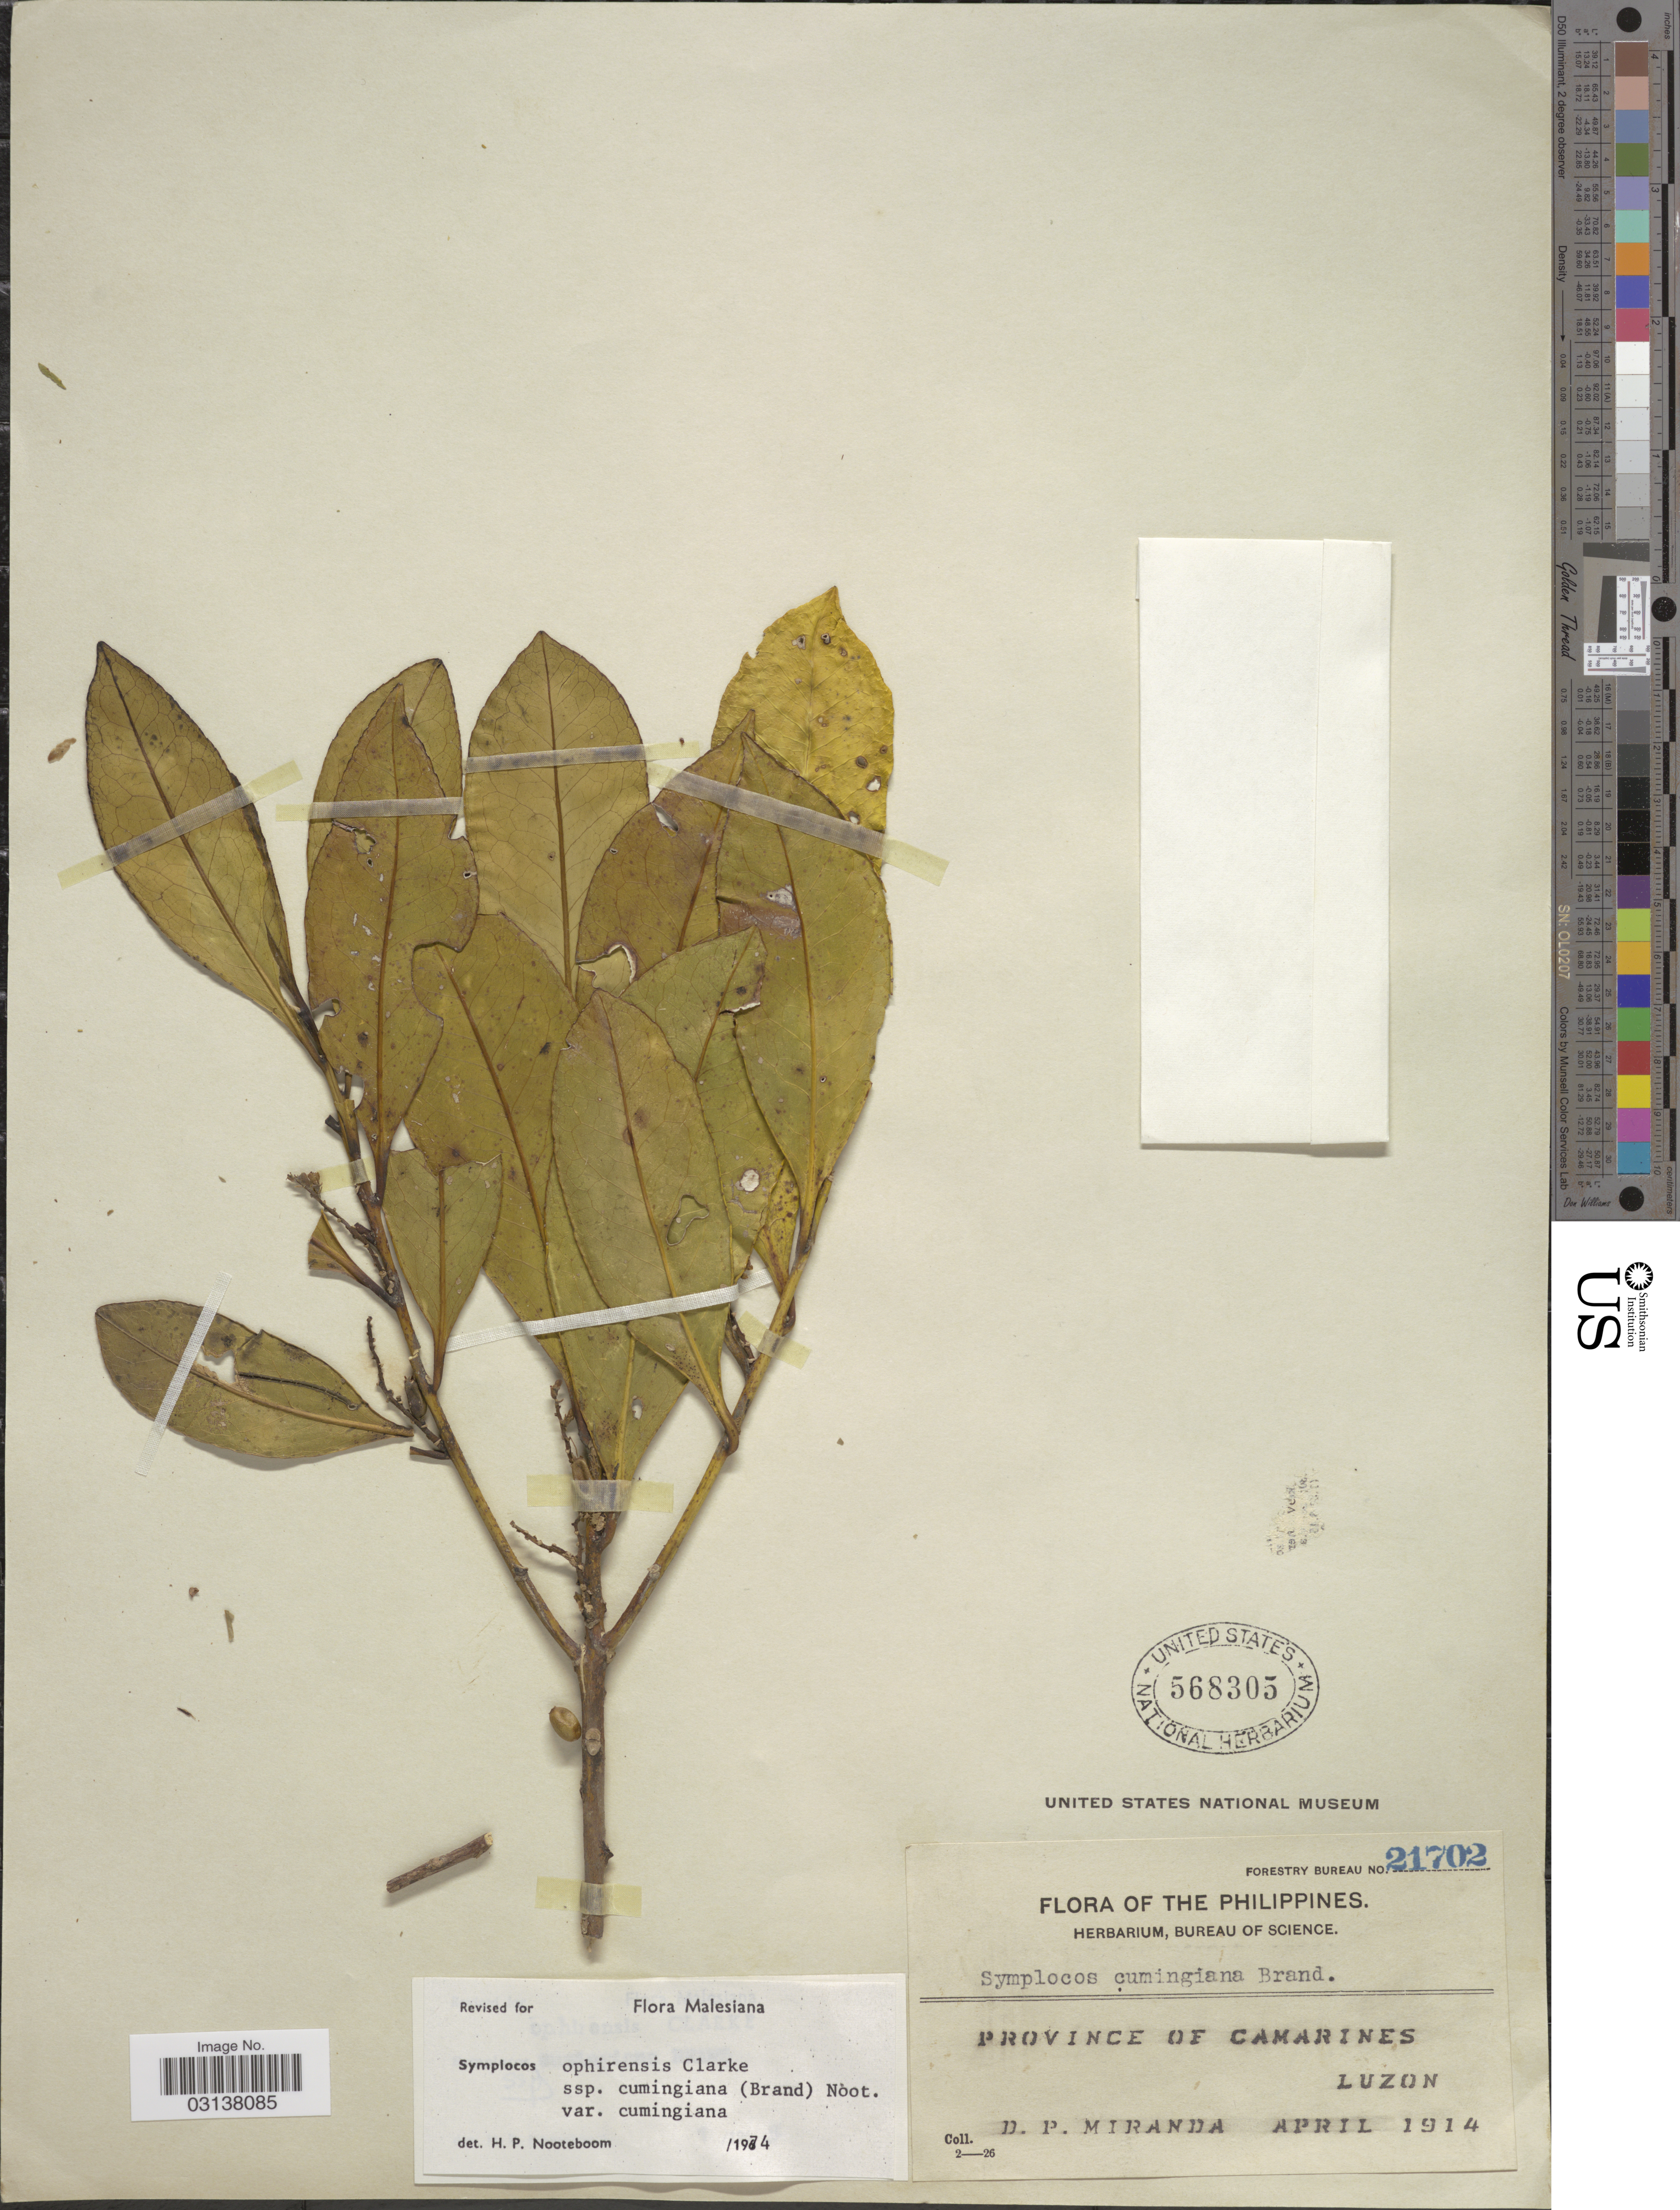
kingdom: Plantae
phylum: Tracheophyta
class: Magnoliopsida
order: Ericales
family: Symplocaceae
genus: Symplocos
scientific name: Symplocos ophirensis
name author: C.B. Clarke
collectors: D. P. Miranda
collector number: Forestry Bureau 21702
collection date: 1914-04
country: Philippines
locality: The Philippines. Province of Camarines Luzon.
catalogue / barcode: US 568305